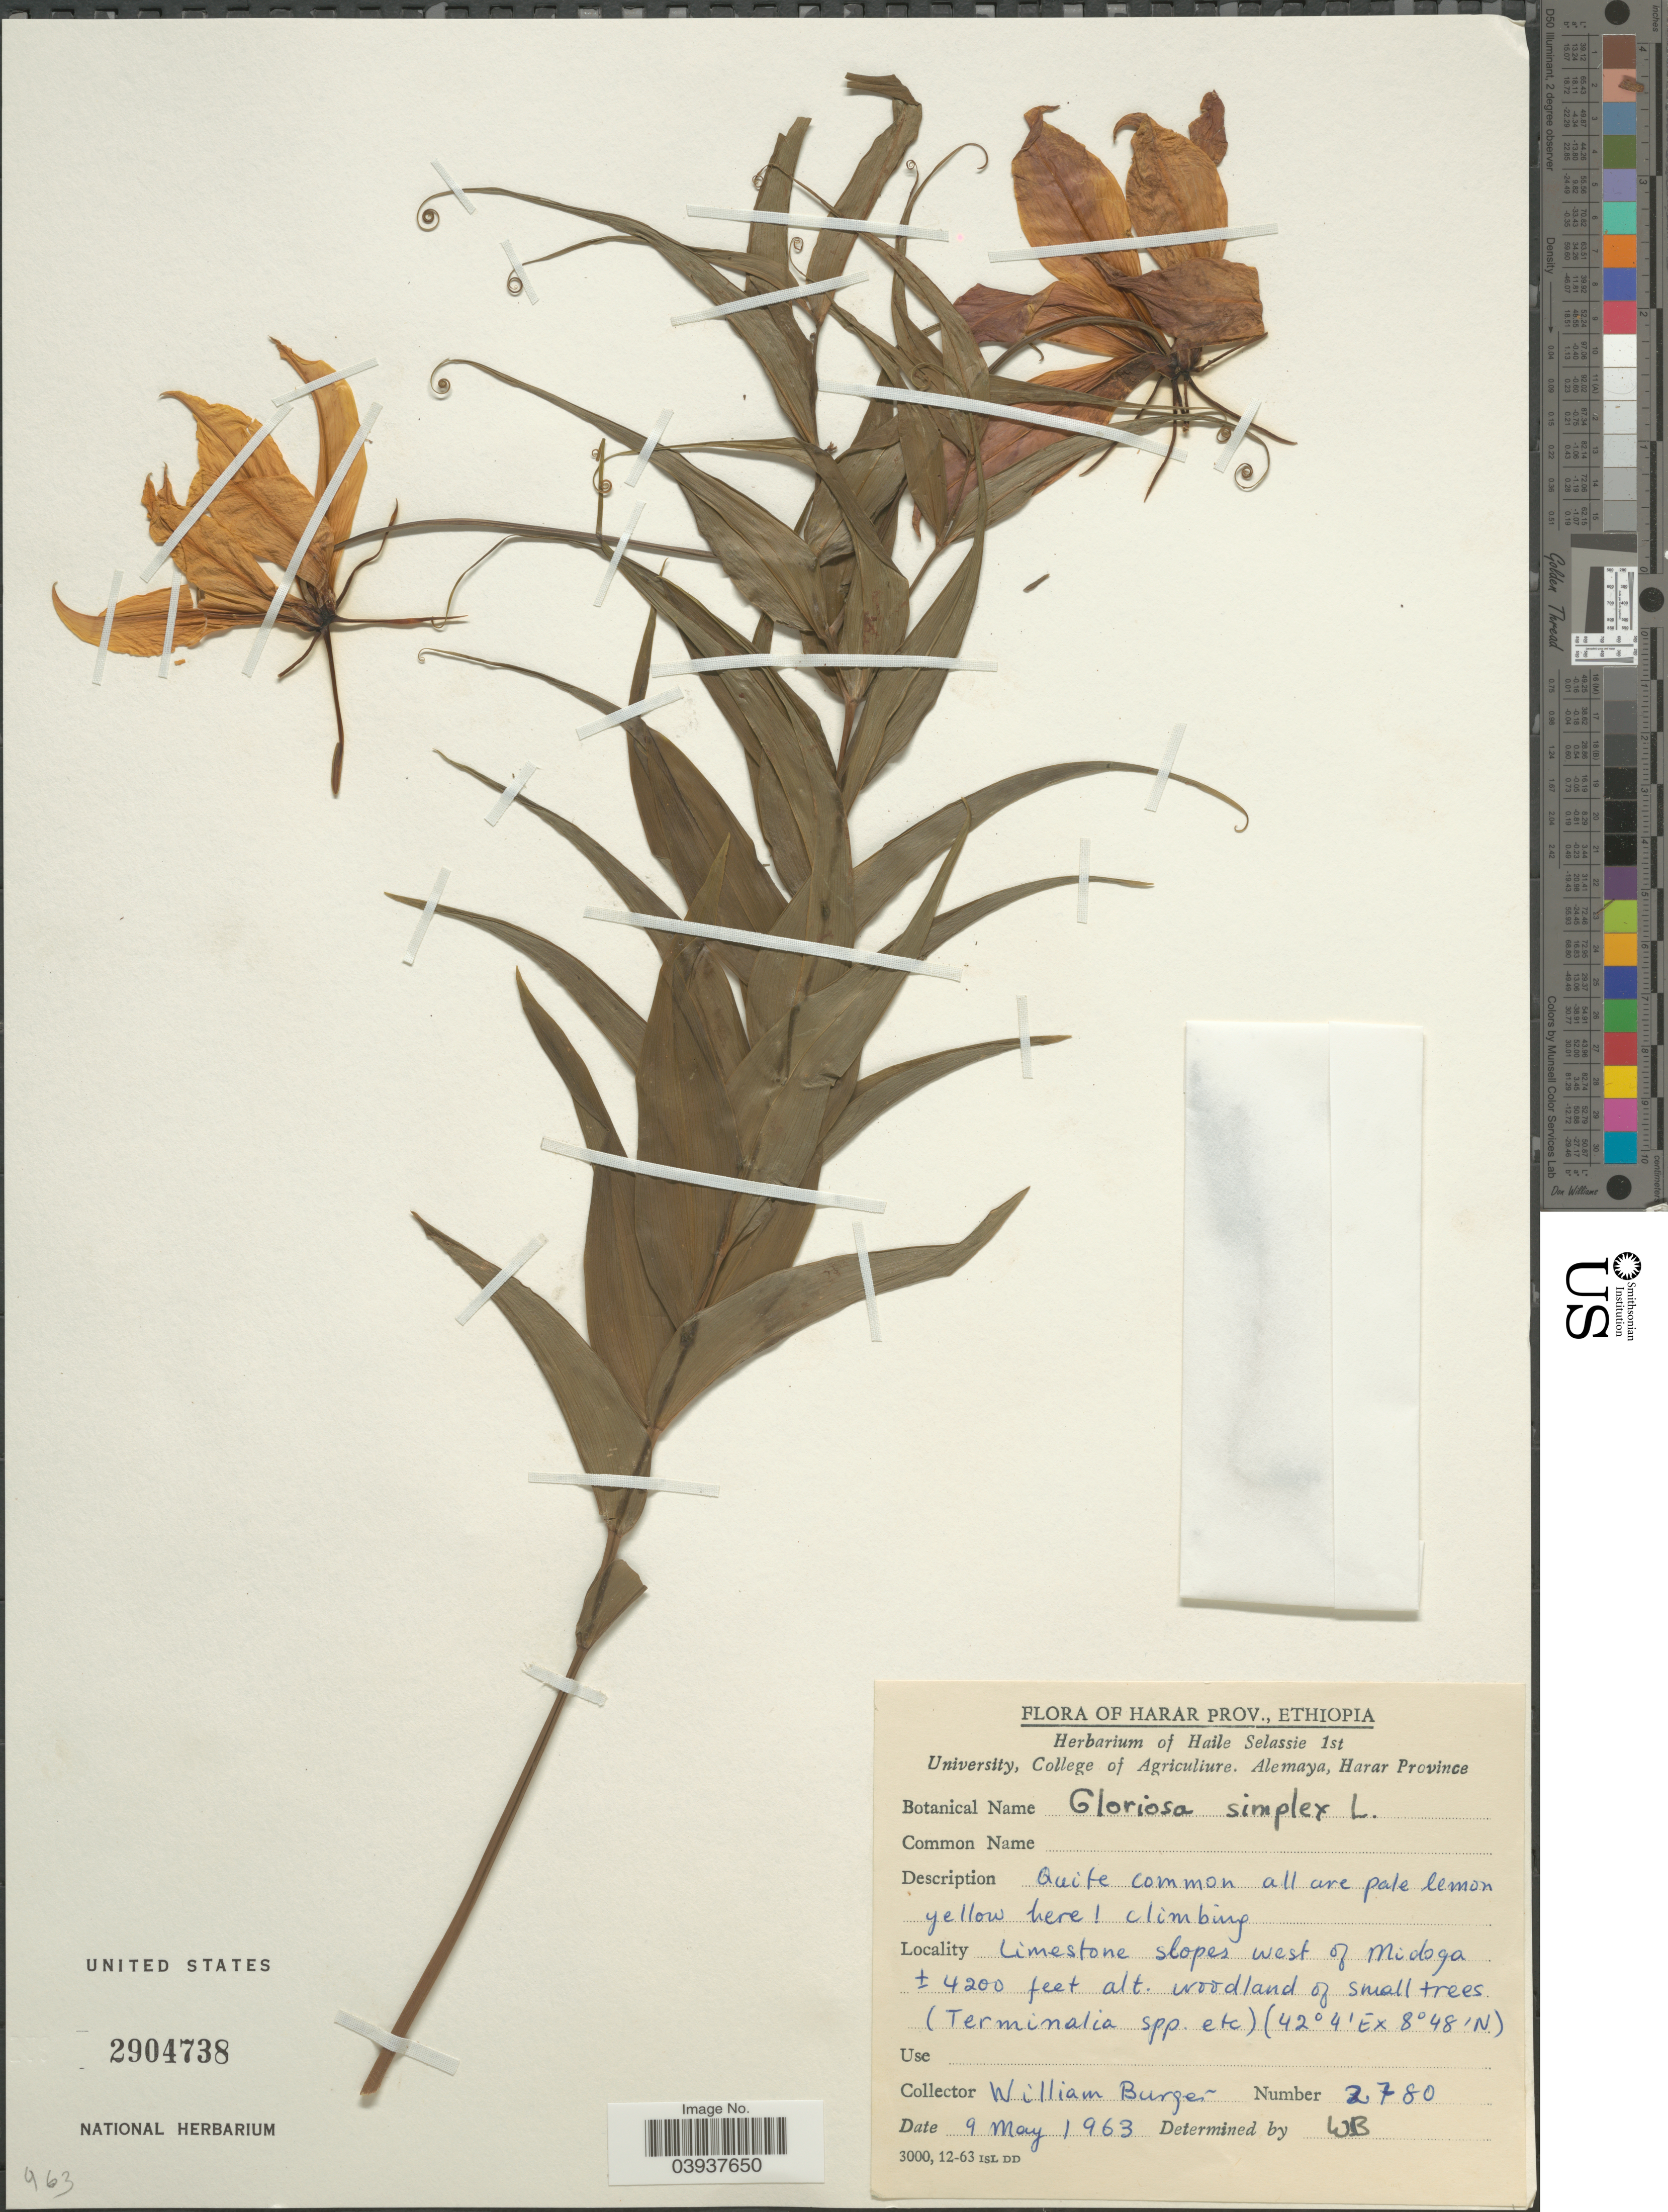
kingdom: Plantae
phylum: Tracheophyta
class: Liliopsida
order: Liliales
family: Colchicaceae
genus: Gloriosa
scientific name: Gloriosa simplex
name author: L.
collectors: W. Burger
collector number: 2780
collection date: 1963-05-09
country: Ethiopia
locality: Harar Prov. Limestone slopes west of Midoga.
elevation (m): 1280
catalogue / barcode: US 2904738